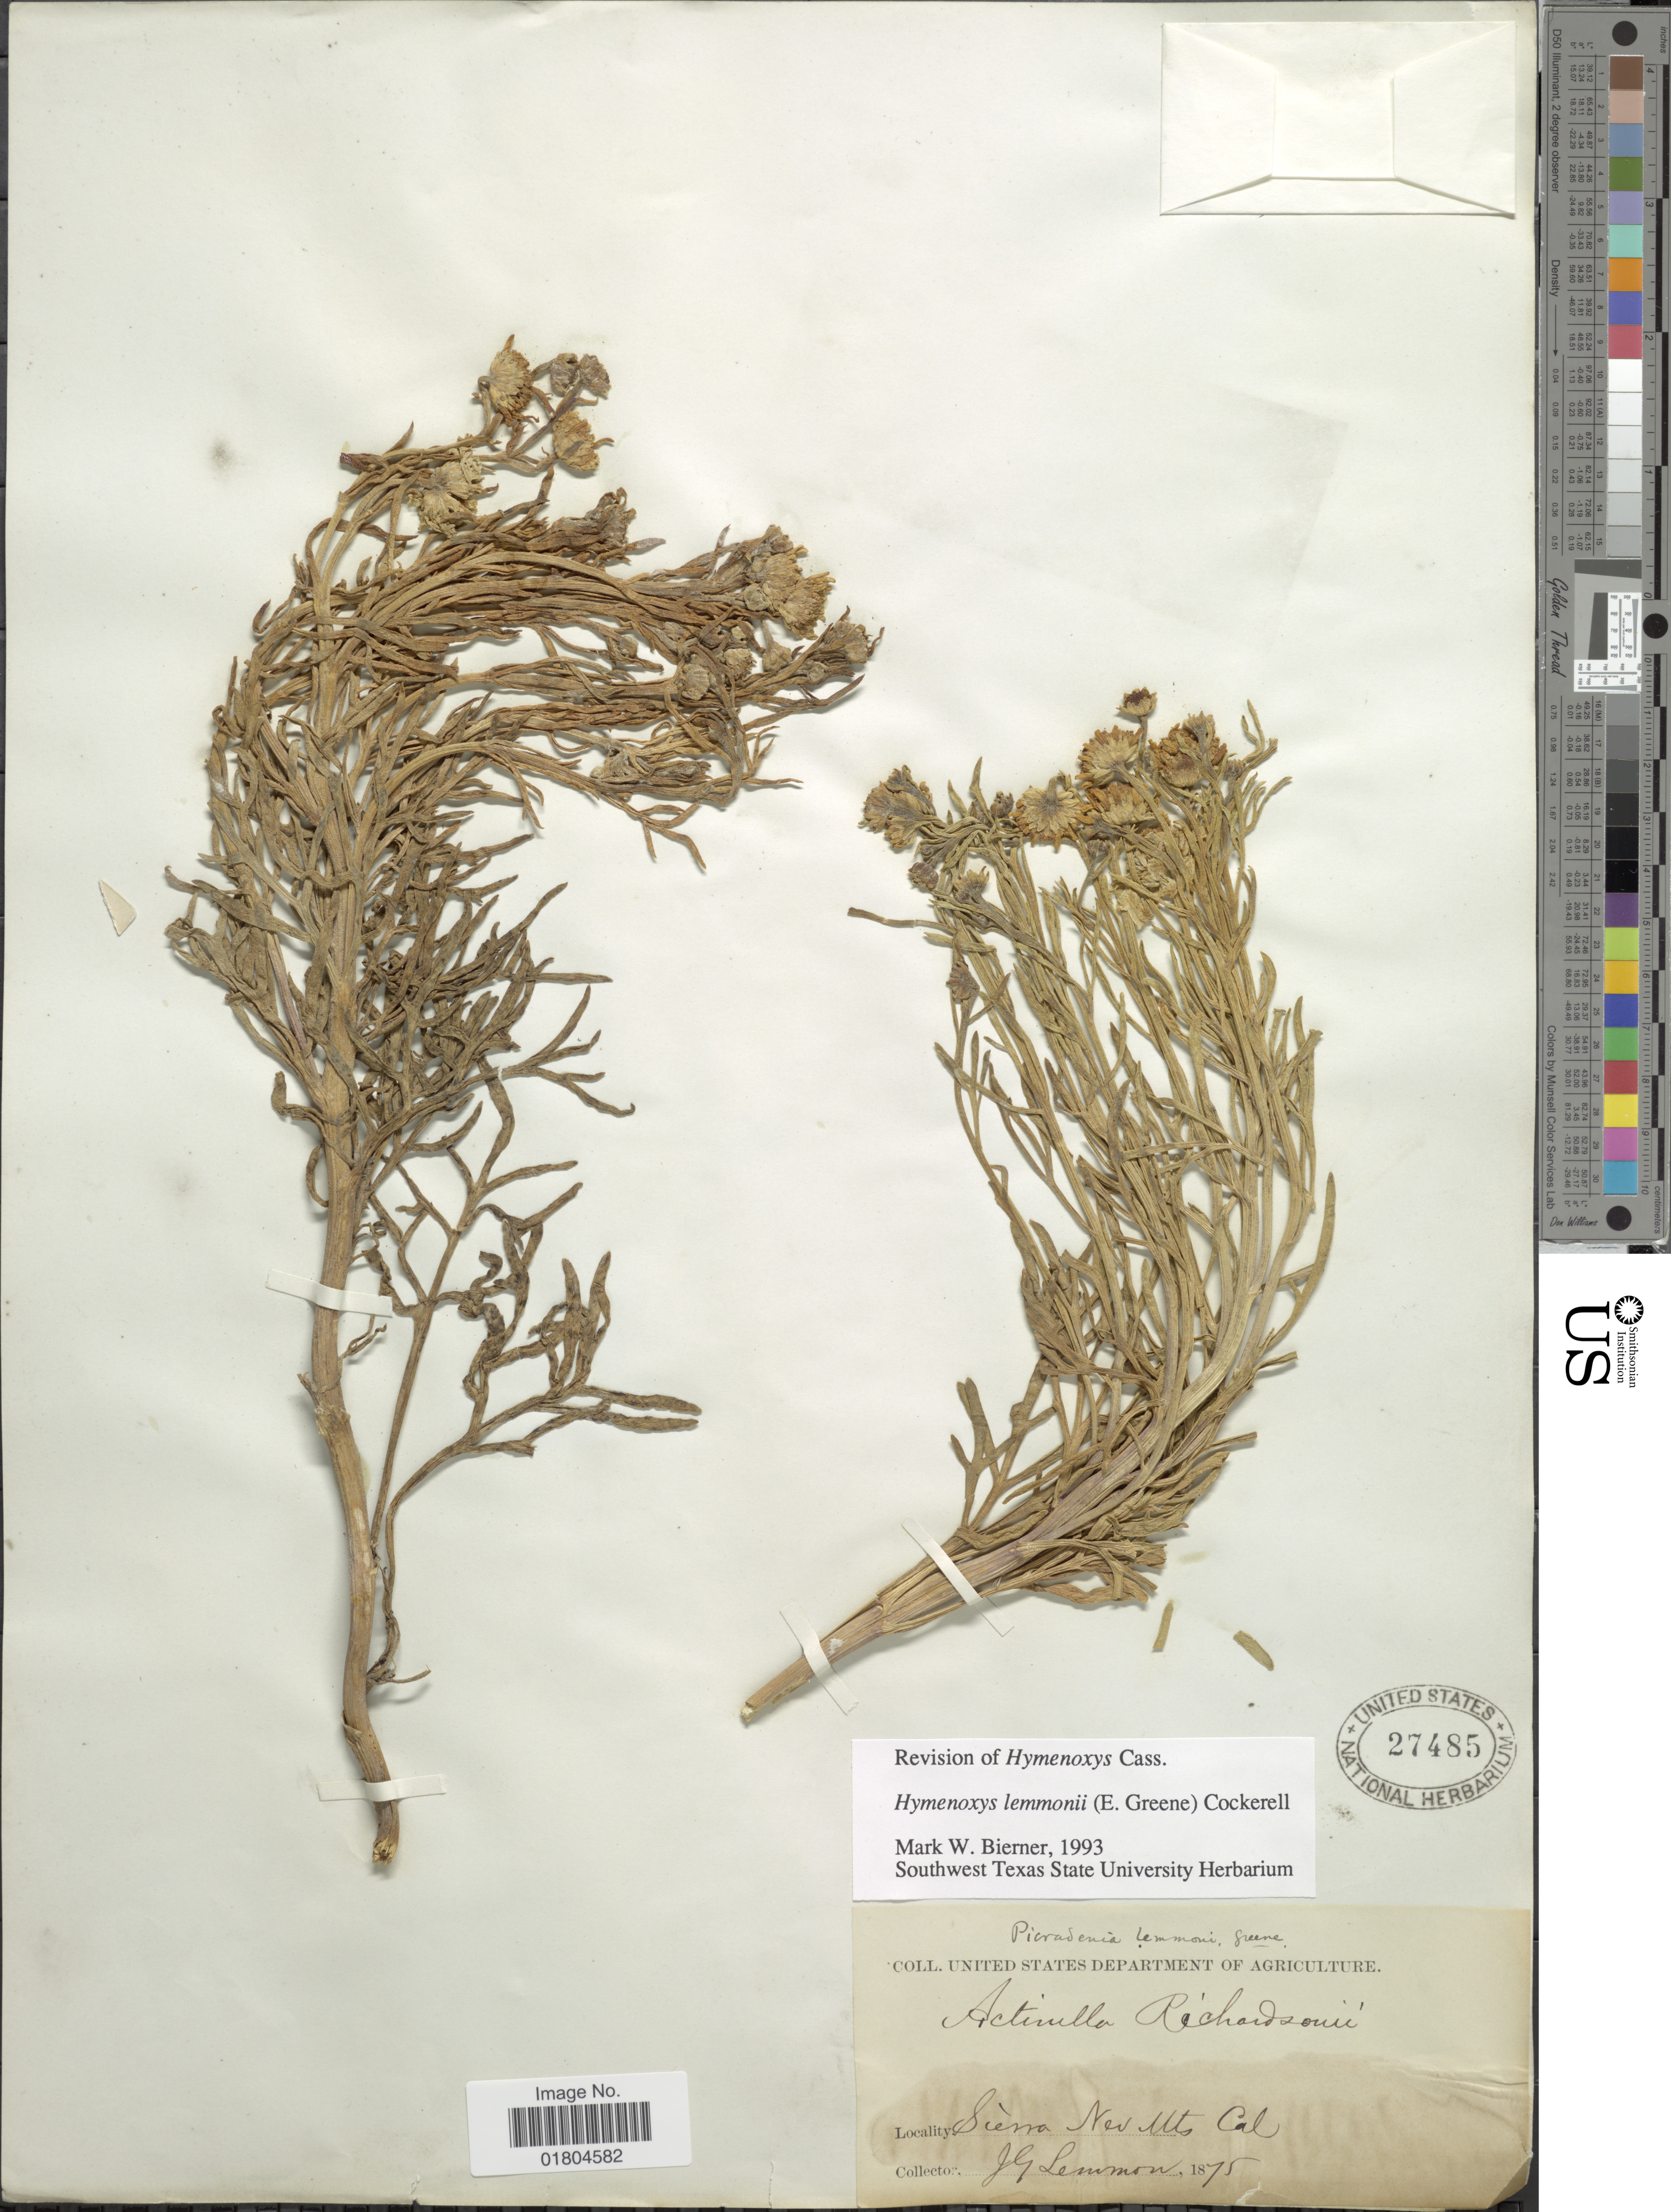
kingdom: Plantae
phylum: Tracheophyta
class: Magnoliopsida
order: Asterales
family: Asteraceae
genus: Hymenoxys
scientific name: Hymenoxys lemmonii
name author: (Greene) Cockerell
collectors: J. Lemmon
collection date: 1875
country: United States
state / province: California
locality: Sierra Nev Mts.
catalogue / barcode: US 27485